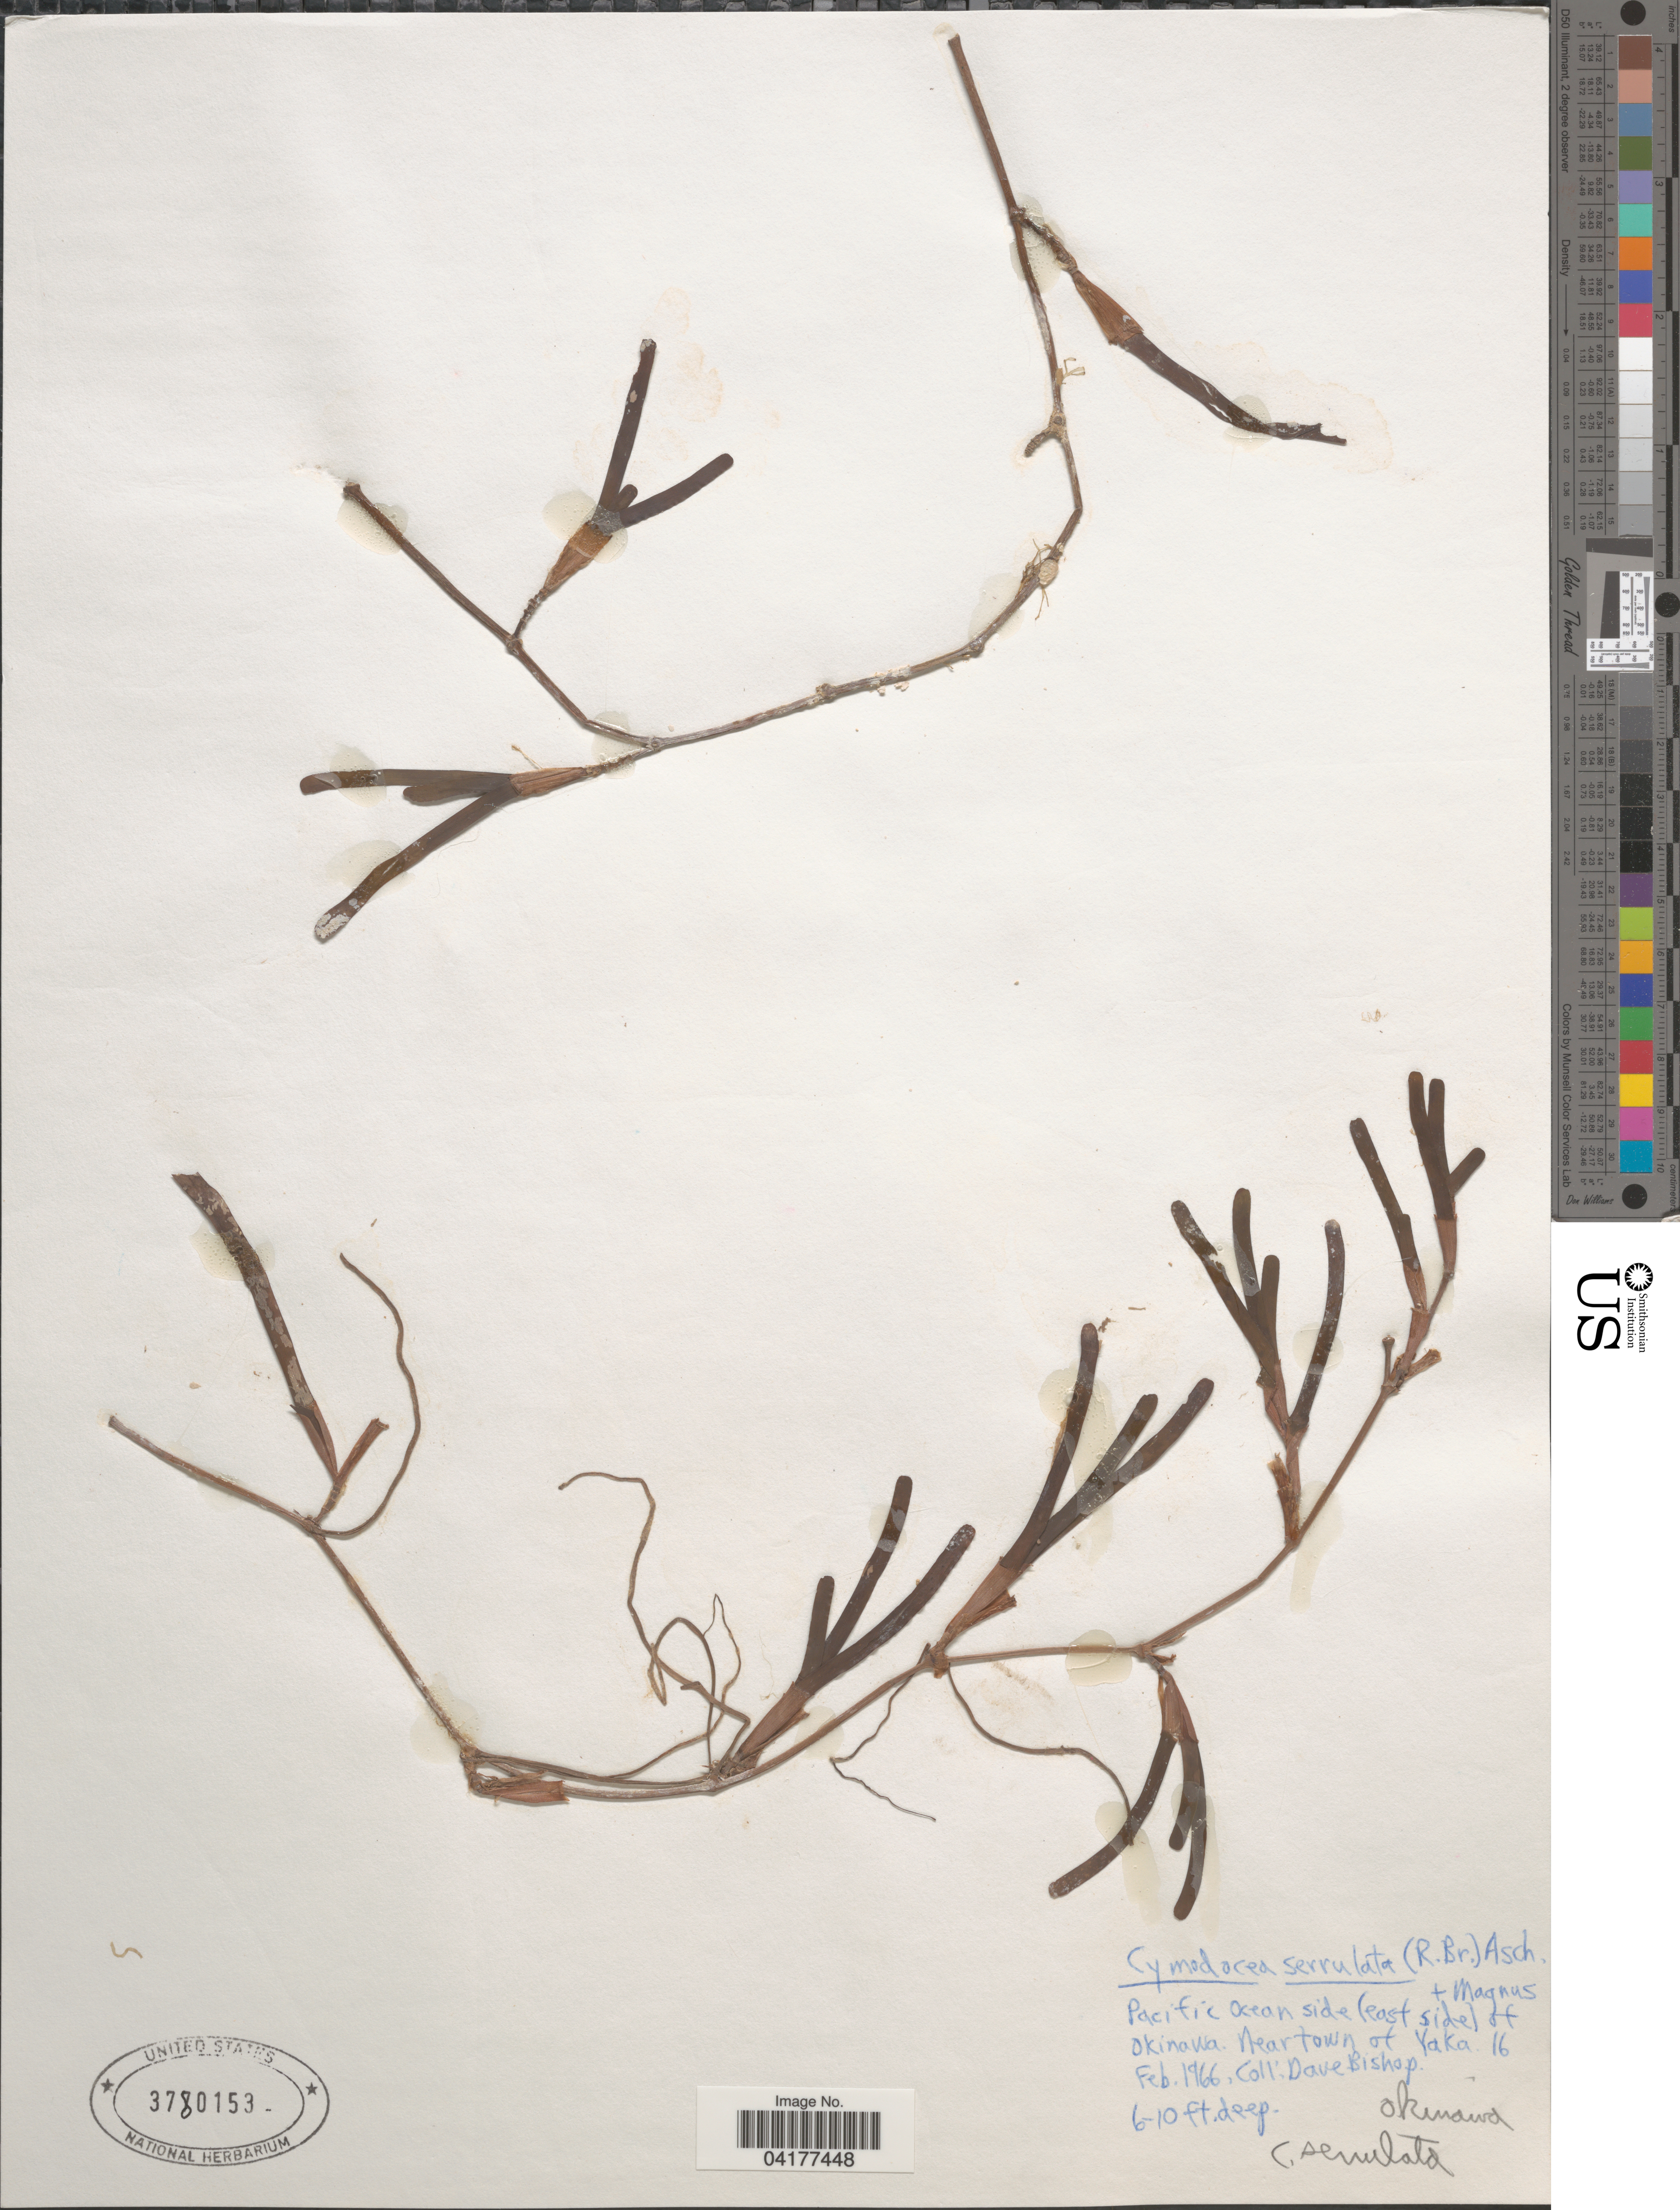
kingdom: Plantae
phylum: Tracheophyta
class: Liliopsida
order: Alismatales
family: Cymodoceaceae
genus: Cymodocea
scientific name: Cymodocea serrulata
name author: (R. Br.) Magnus & Ashers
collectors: D. Bishop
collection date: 1966-02-16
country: Japan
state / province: Okinawa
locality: Pacific Ocean side (east side) of Okinawa. Near town of Yaka.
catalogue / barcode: US 3780153